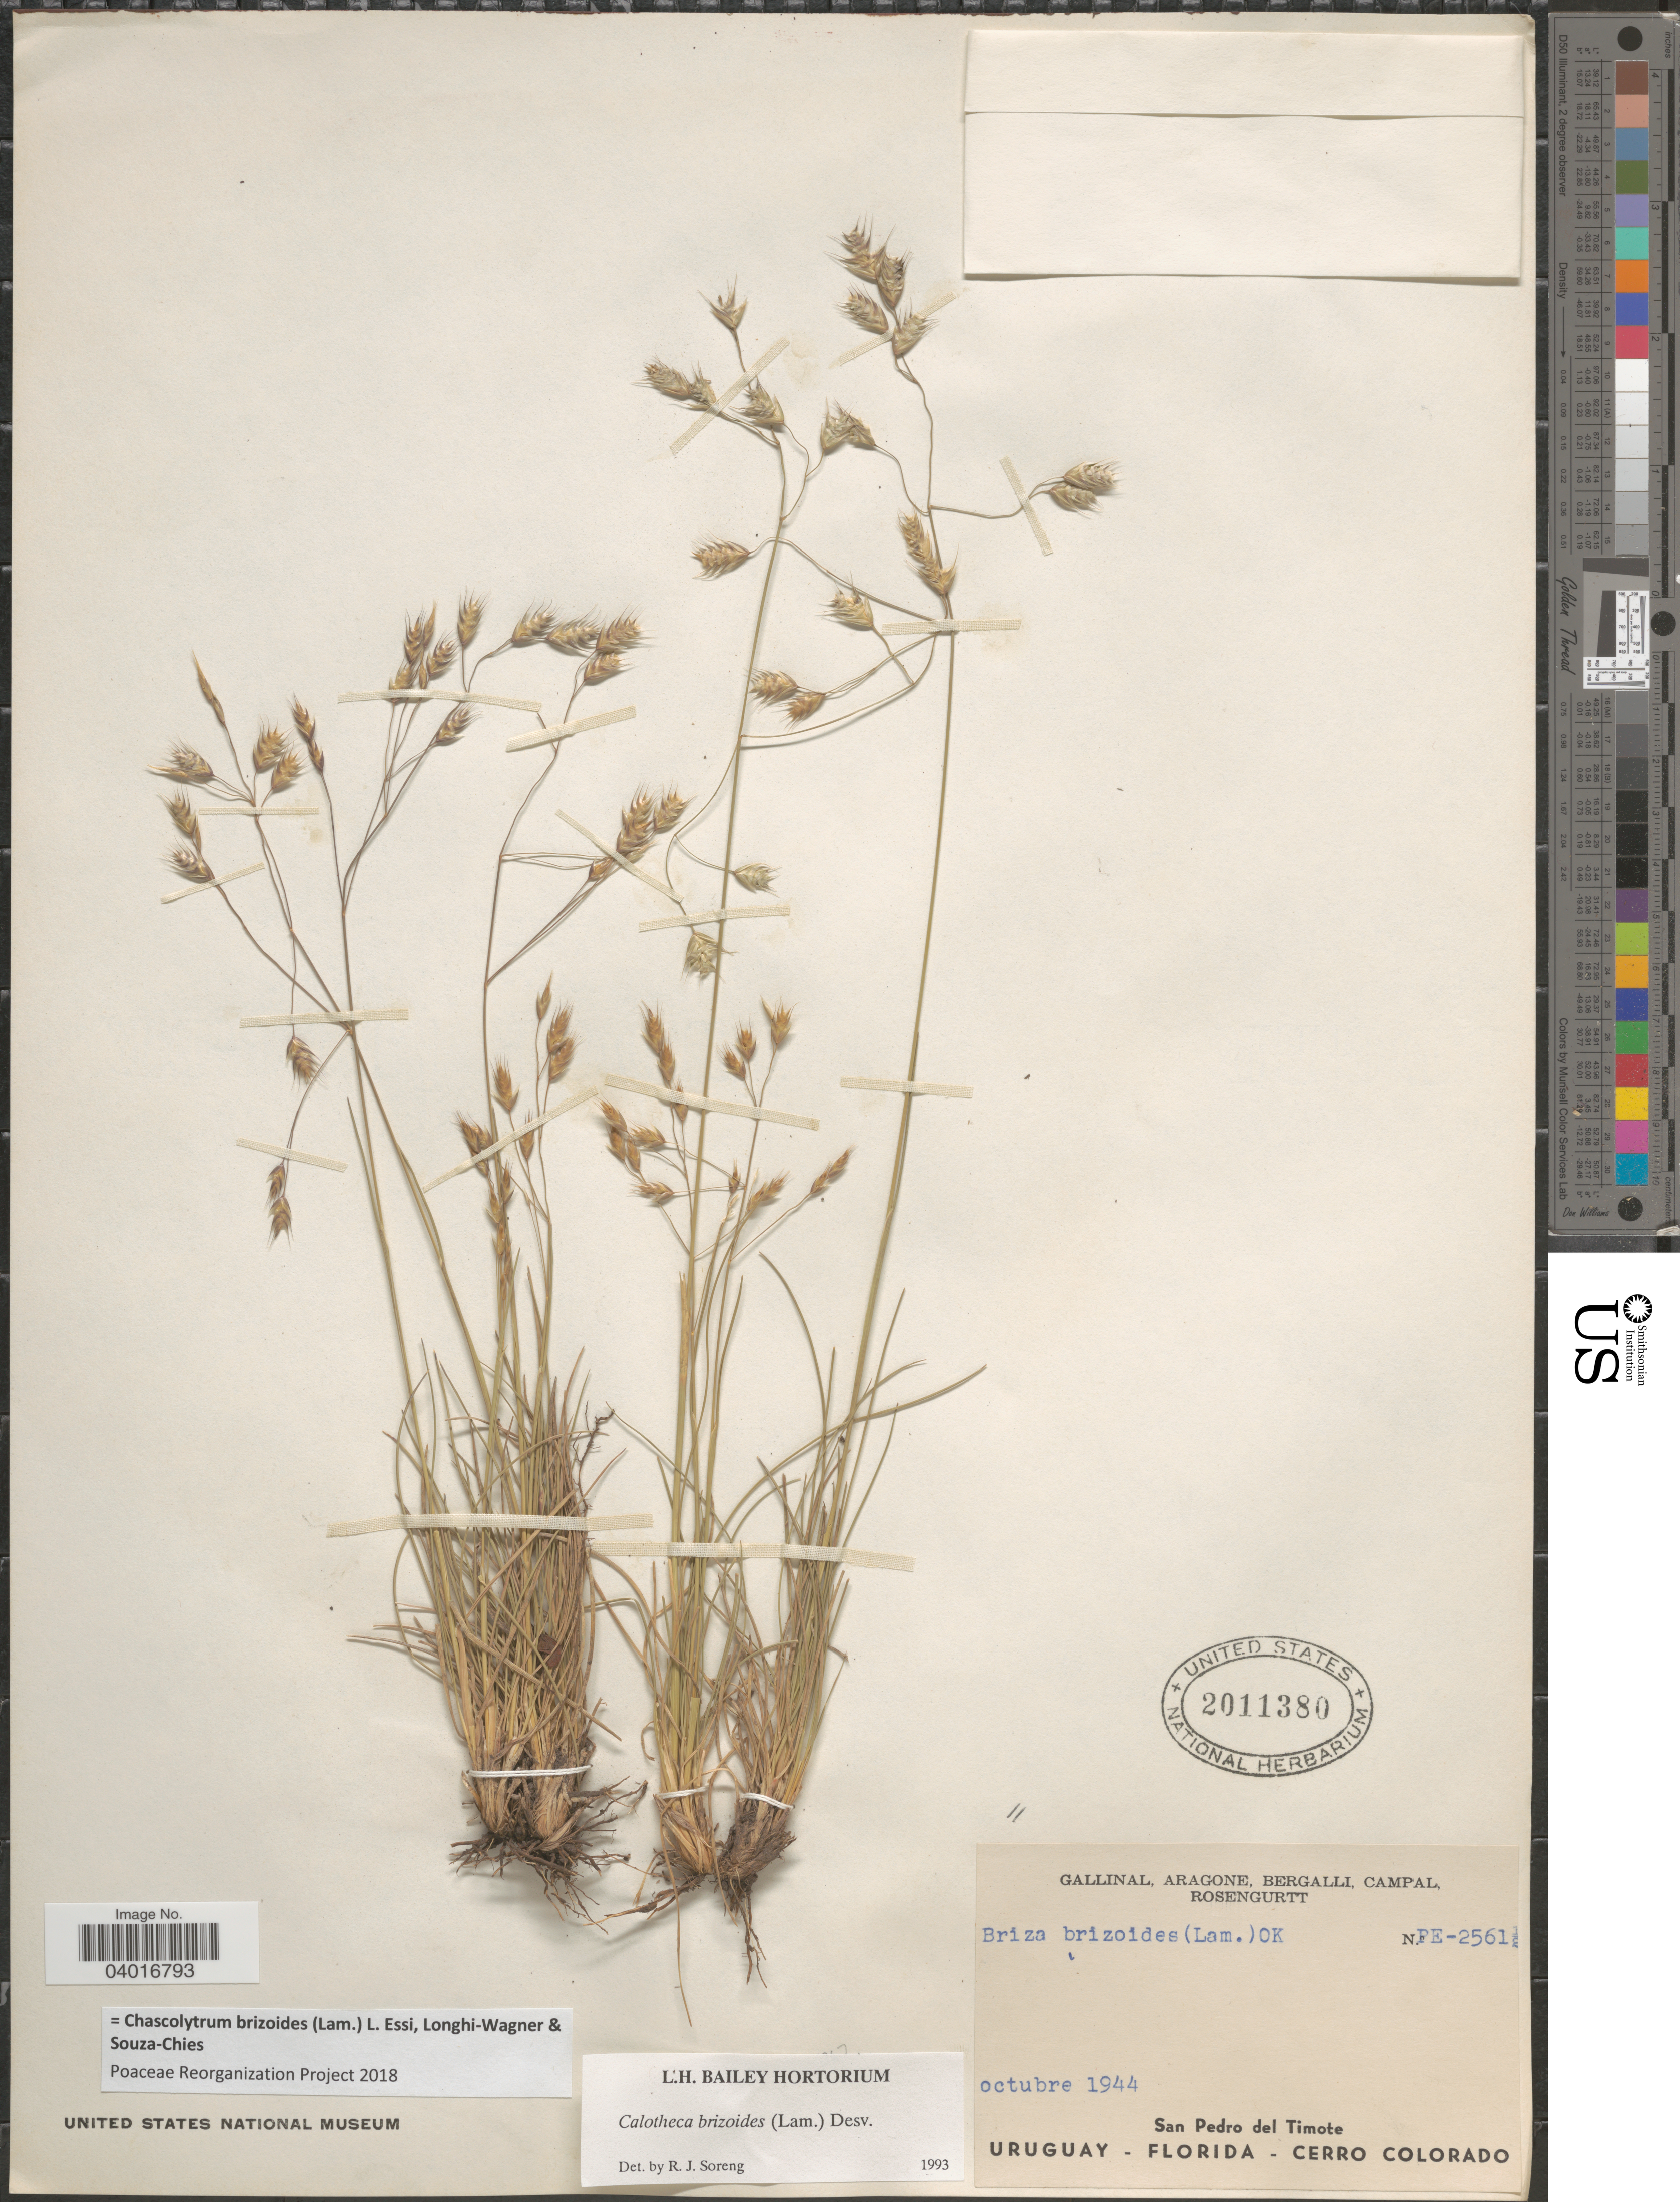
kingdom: Plantae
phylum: Tracheophyta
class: Liliopsida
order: Poales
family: Poaceae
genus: Chascolytrum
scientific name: Chascolytrum brizoides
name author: (Lam.) L. Essi et al.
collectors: -. Gallinal, -- Aragone, -- Bergalli, -- Campal & Rosengurtt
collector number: PE-2561½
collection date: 1944-10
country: Uruguay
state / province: Florida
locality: San Pedro del Timote. Cerro Colorado.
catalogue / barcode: US 2011380